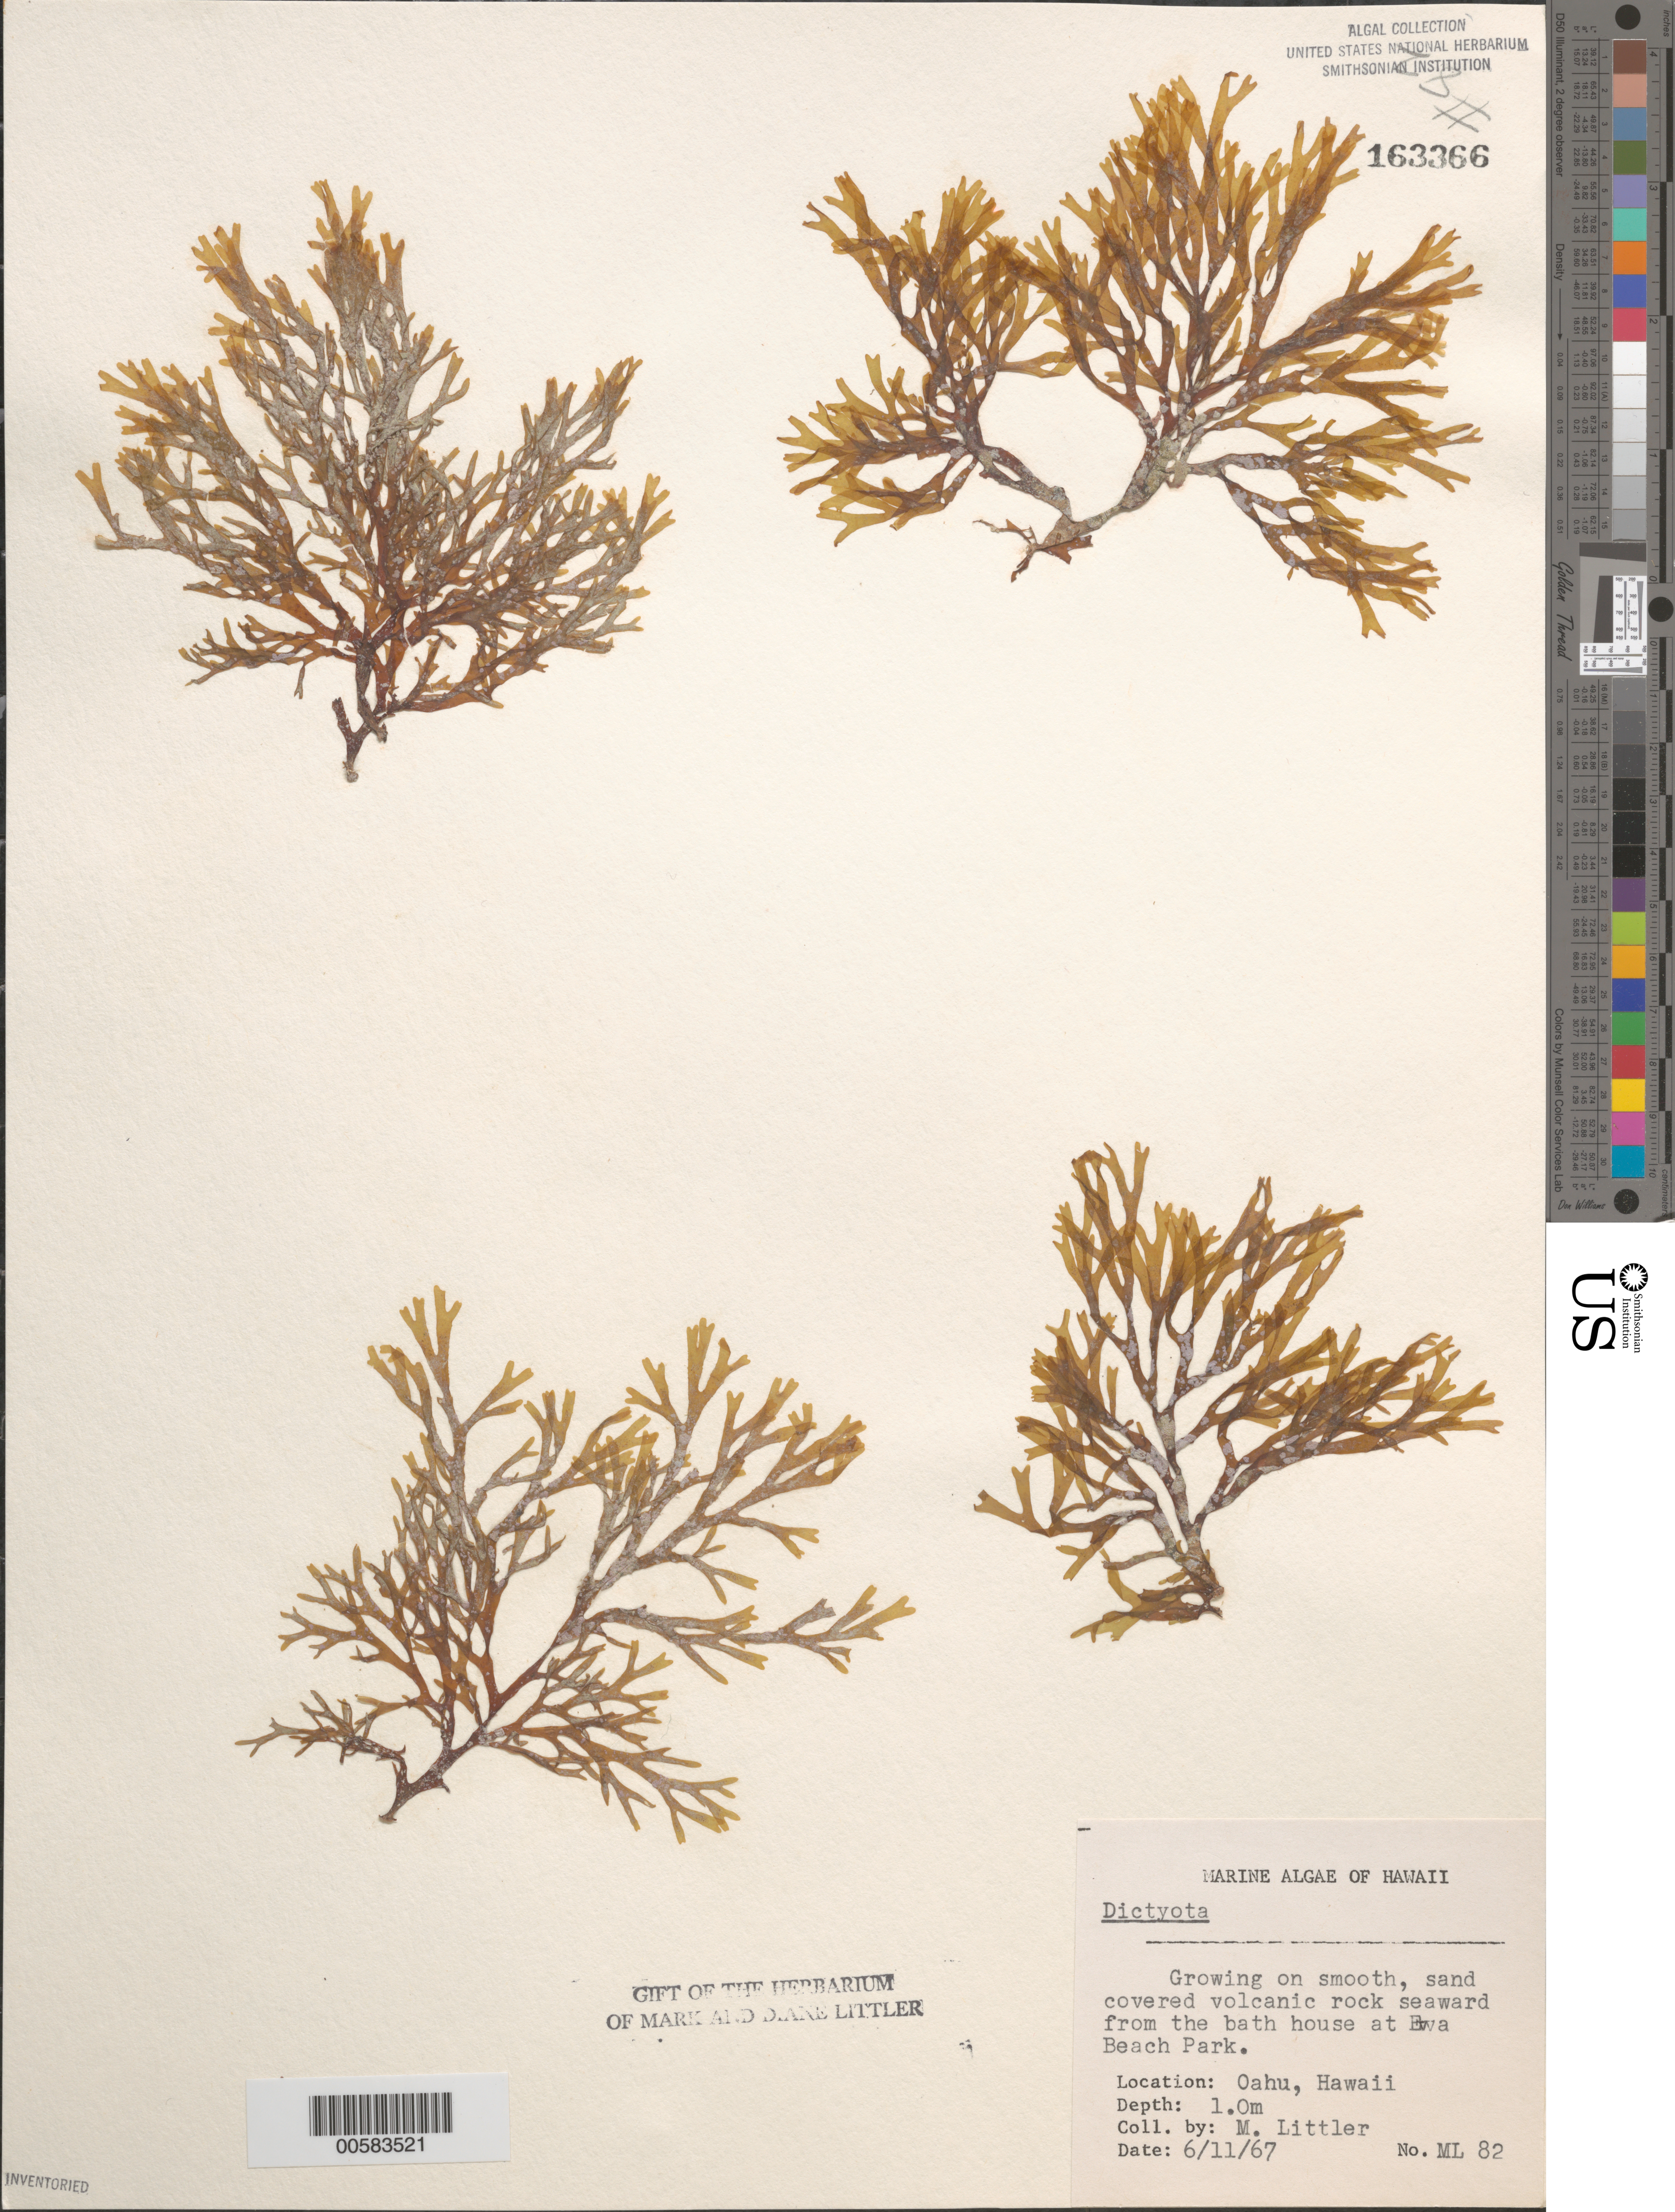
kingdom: Chromista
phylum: Ochrophyta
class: Phaeophyceae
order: Dictyotales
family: Dictyotaceae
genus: Dictyota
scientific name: Dictyota sp.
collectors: M. M. Littler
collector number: ML 82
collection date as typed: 11 Jun 1967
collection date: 1967-06-11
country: United States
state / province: Hawaii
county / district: Honolulu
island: Oahu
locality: Ewa Beach Park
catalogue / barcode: US 163366